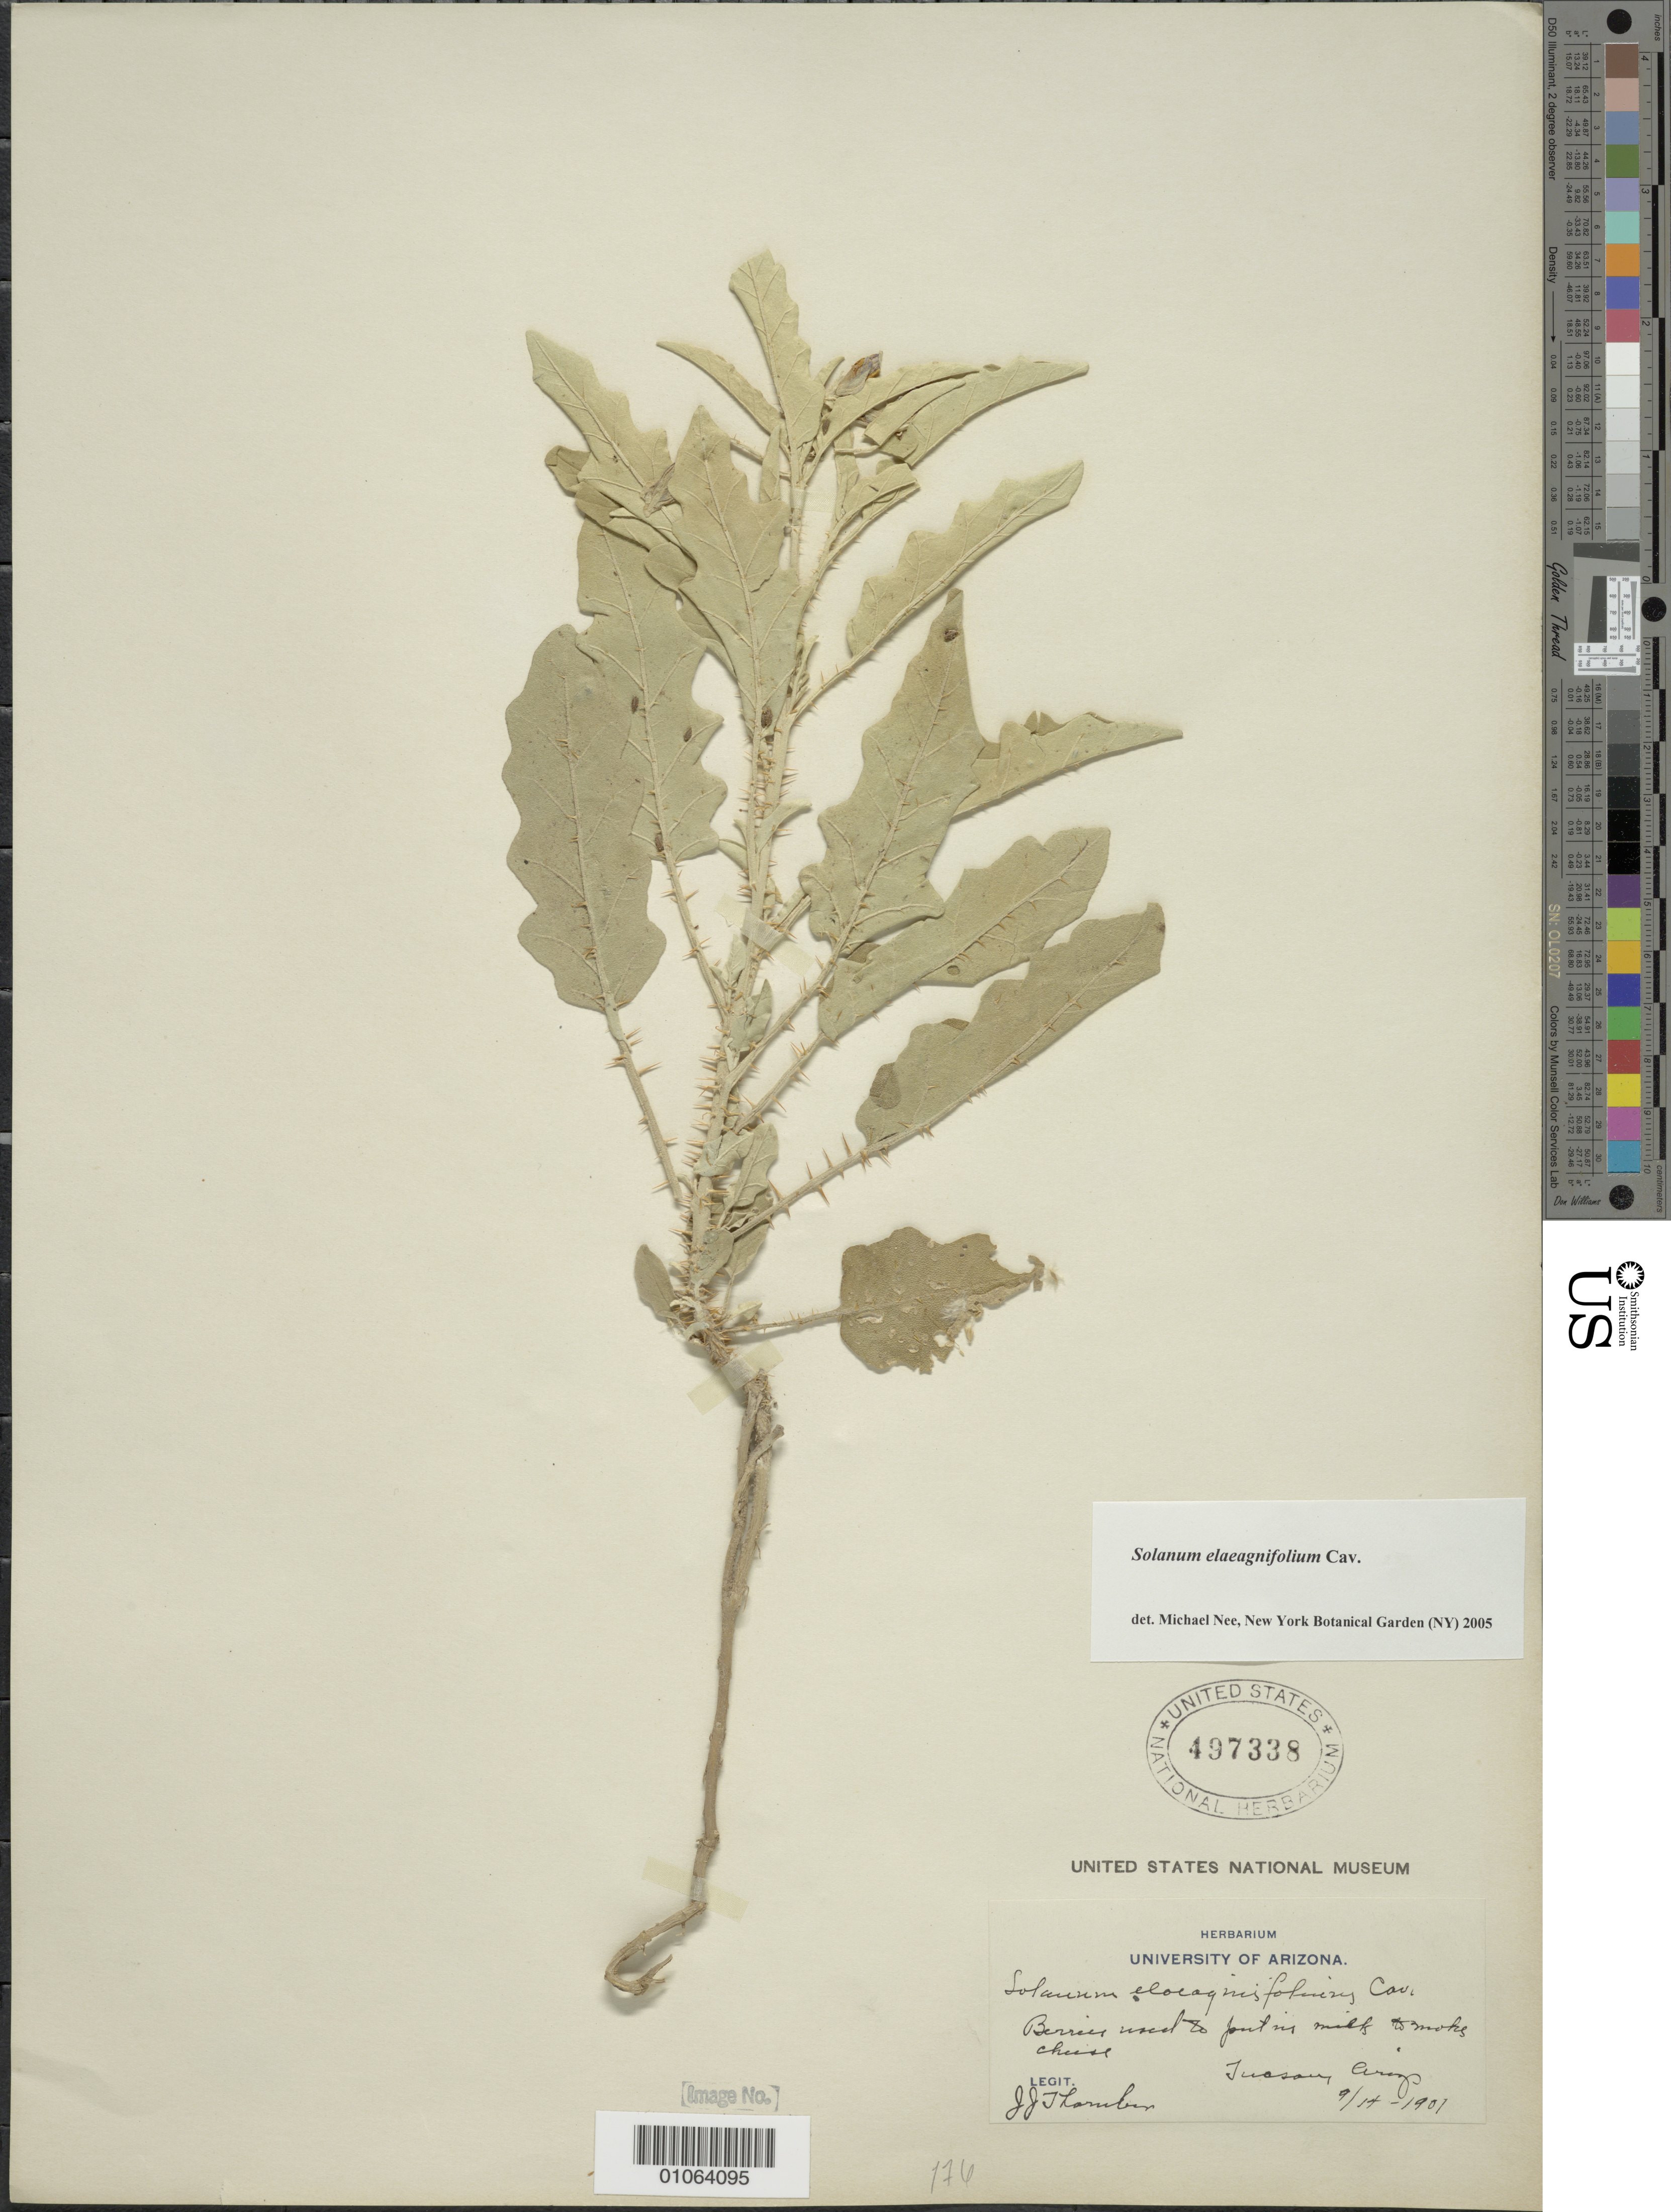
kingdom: Plantae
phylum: Tracheophyta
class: Magnoliopsida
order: Solanales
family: Solanaceae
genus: Solanum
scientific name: Solanum elaeagnifolium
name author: Cav.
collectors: J. Thornber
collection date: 1901-09-14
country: United States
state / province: Arizona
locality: Tucson.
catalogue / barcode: US 497338